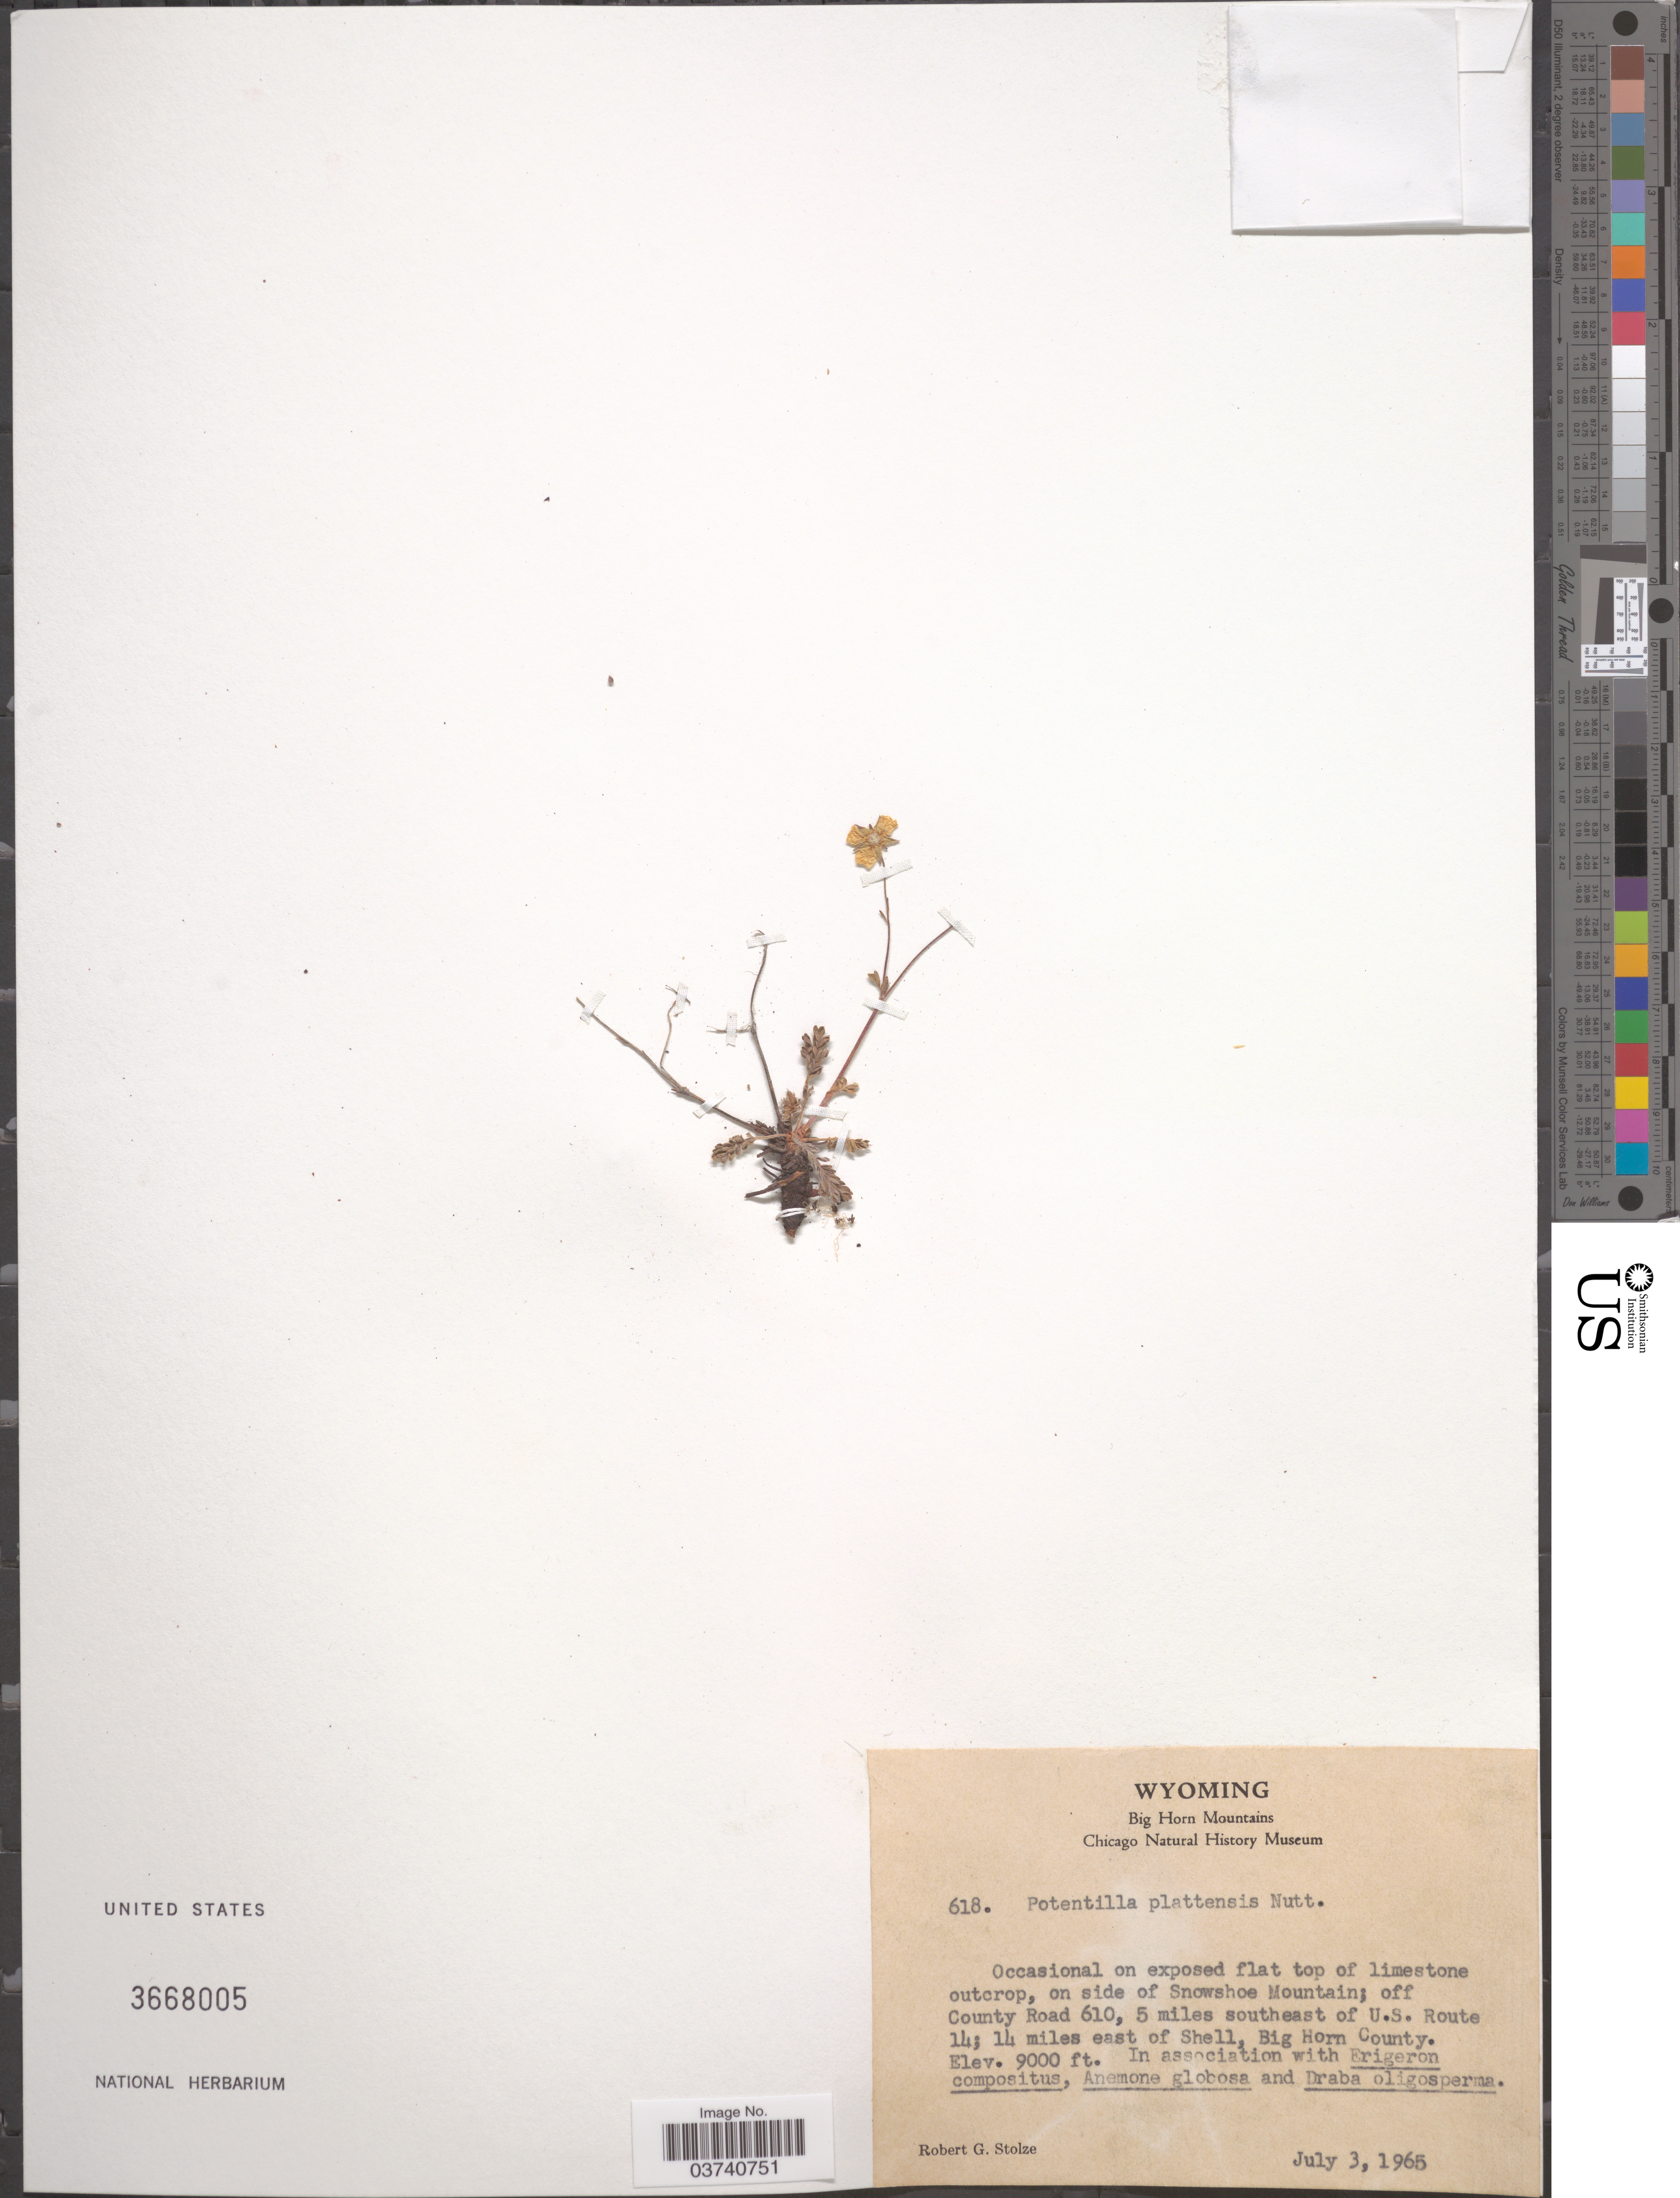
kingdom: Plantae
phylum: Tracheophyta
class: Magnoliopsida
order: Rosales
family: Rosaceae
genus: Potentilla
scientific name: Potentilla plattensis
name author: Nutt.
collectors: R. G. Stolze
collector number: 618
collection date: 1965-07-03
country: United States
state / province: Wyoming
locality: Big Horn Mountains. On side of Snowshoe Mountain; off County Road 610, 5 miles southeast of U.S. Route 14; 14 miles east of Shell, Big Horn County.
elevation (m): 2743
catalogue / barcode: US 3668005